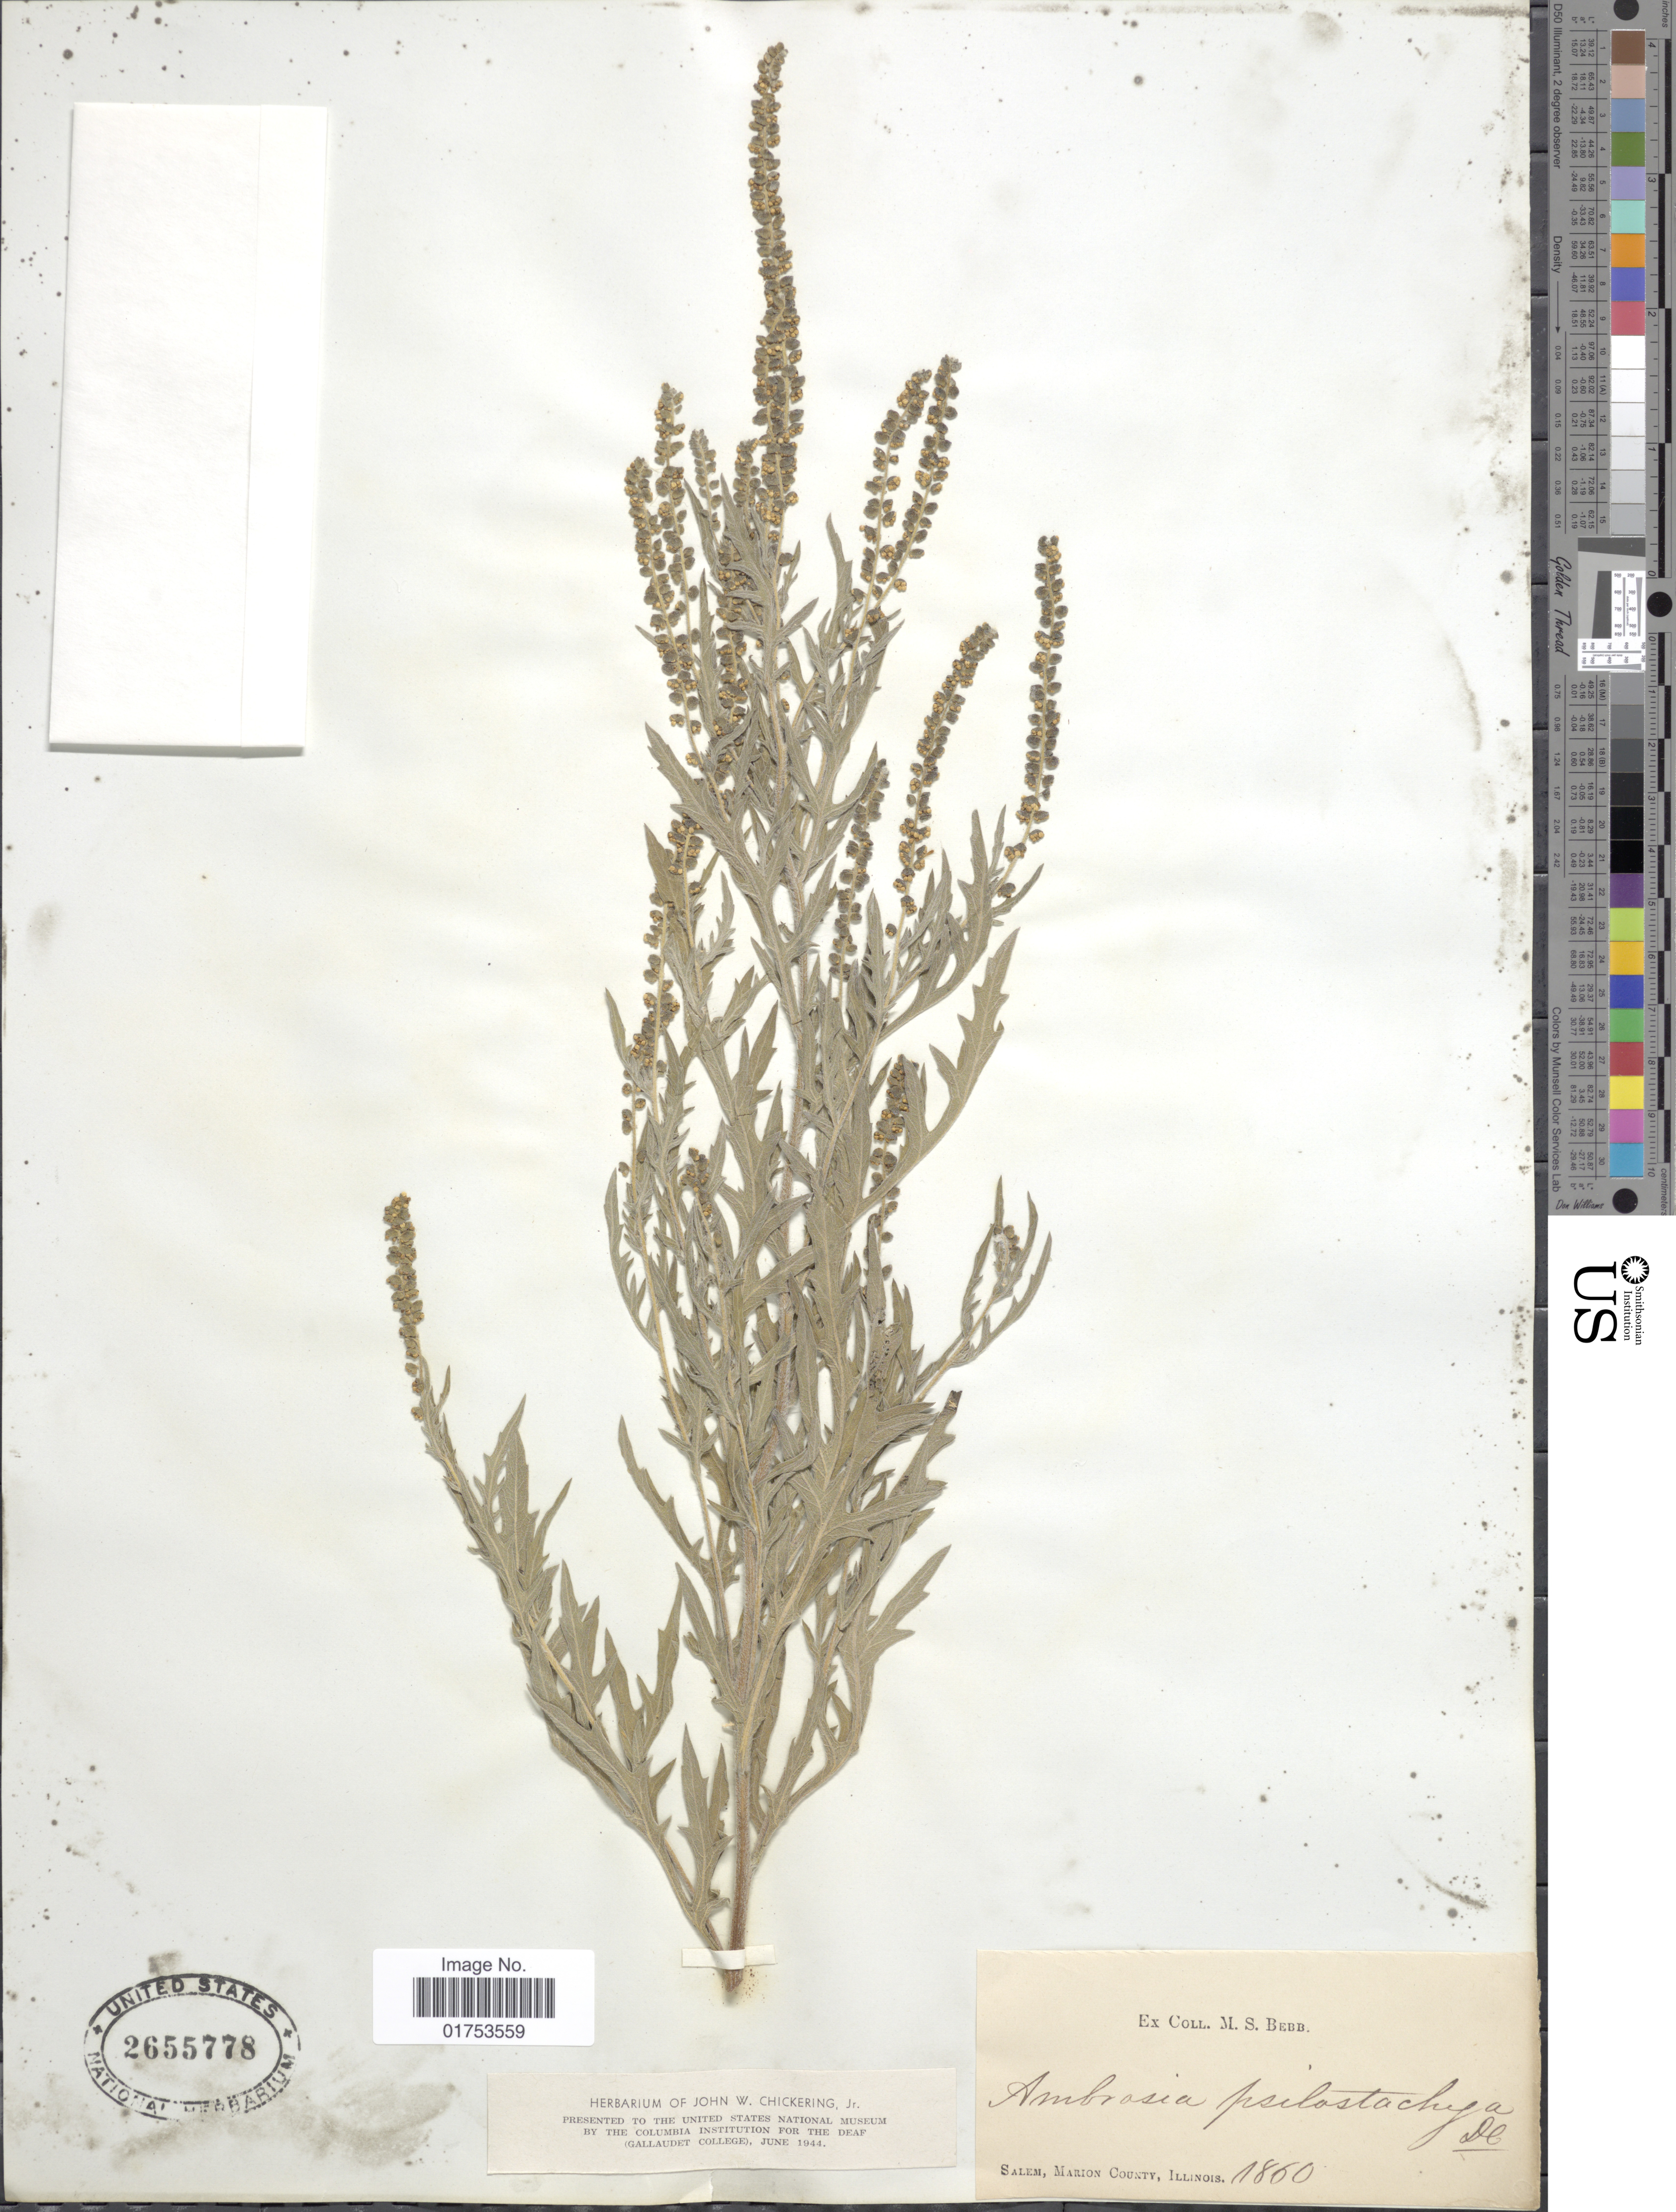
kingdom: Plantae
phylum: Tracheophyta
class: Magnoliopsida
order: Asterales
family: Asteraceae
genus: Ambrosia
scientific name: Ambrosia psilostachya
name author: DC.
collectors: M. Bebb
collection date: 1860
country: United States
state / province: Illinois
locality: Salem, Marion County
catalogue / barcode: US 2655778